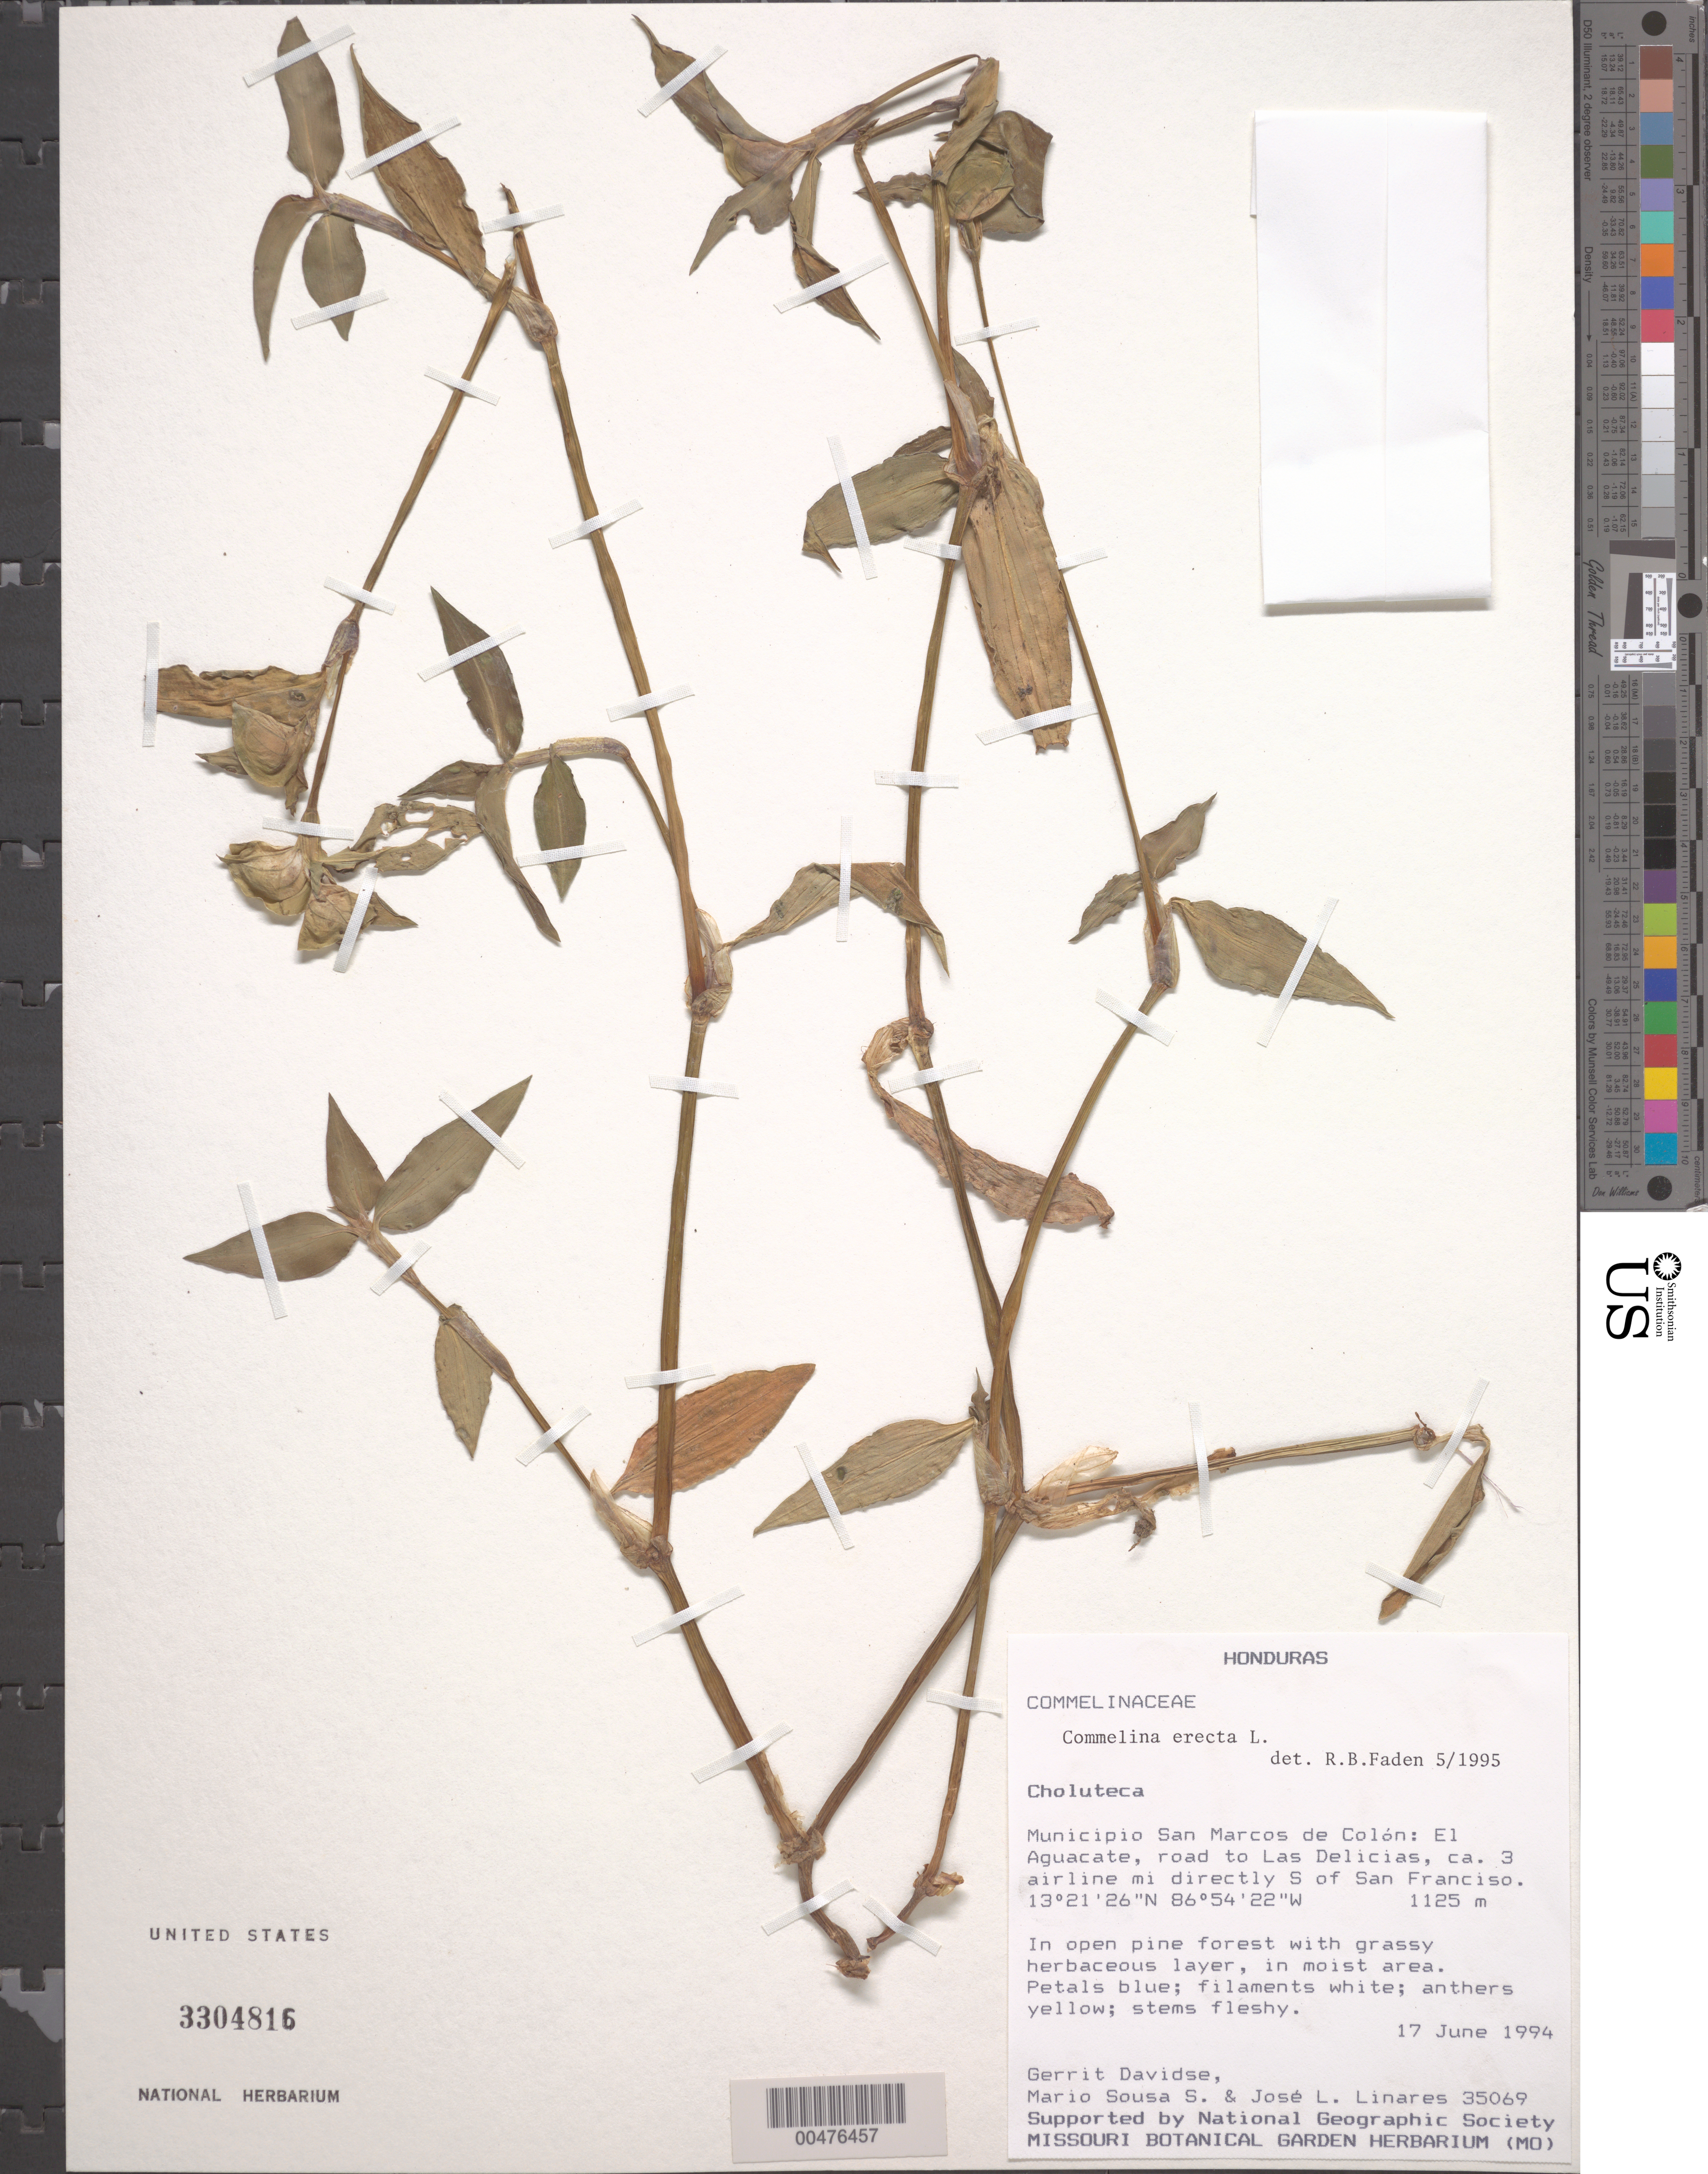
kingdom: Plantae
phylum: Tracheophyta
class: Liliopsida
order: Commelinales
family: Commelinaceae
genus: Commelina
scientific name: Commelina erecta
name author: L.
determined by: Faden, Robert B., (US), Smithsonian Institution - National Museum of Natural History (UNITED STATES)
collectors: G. Davidse, M. Sousa S. & J. Linares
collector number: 35069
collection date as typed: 17 Jun 1994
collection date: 1994-06-17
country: Honduras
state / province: Choluteca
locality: San Marcos de Colón, El Aguacate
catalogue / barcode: US 3304816